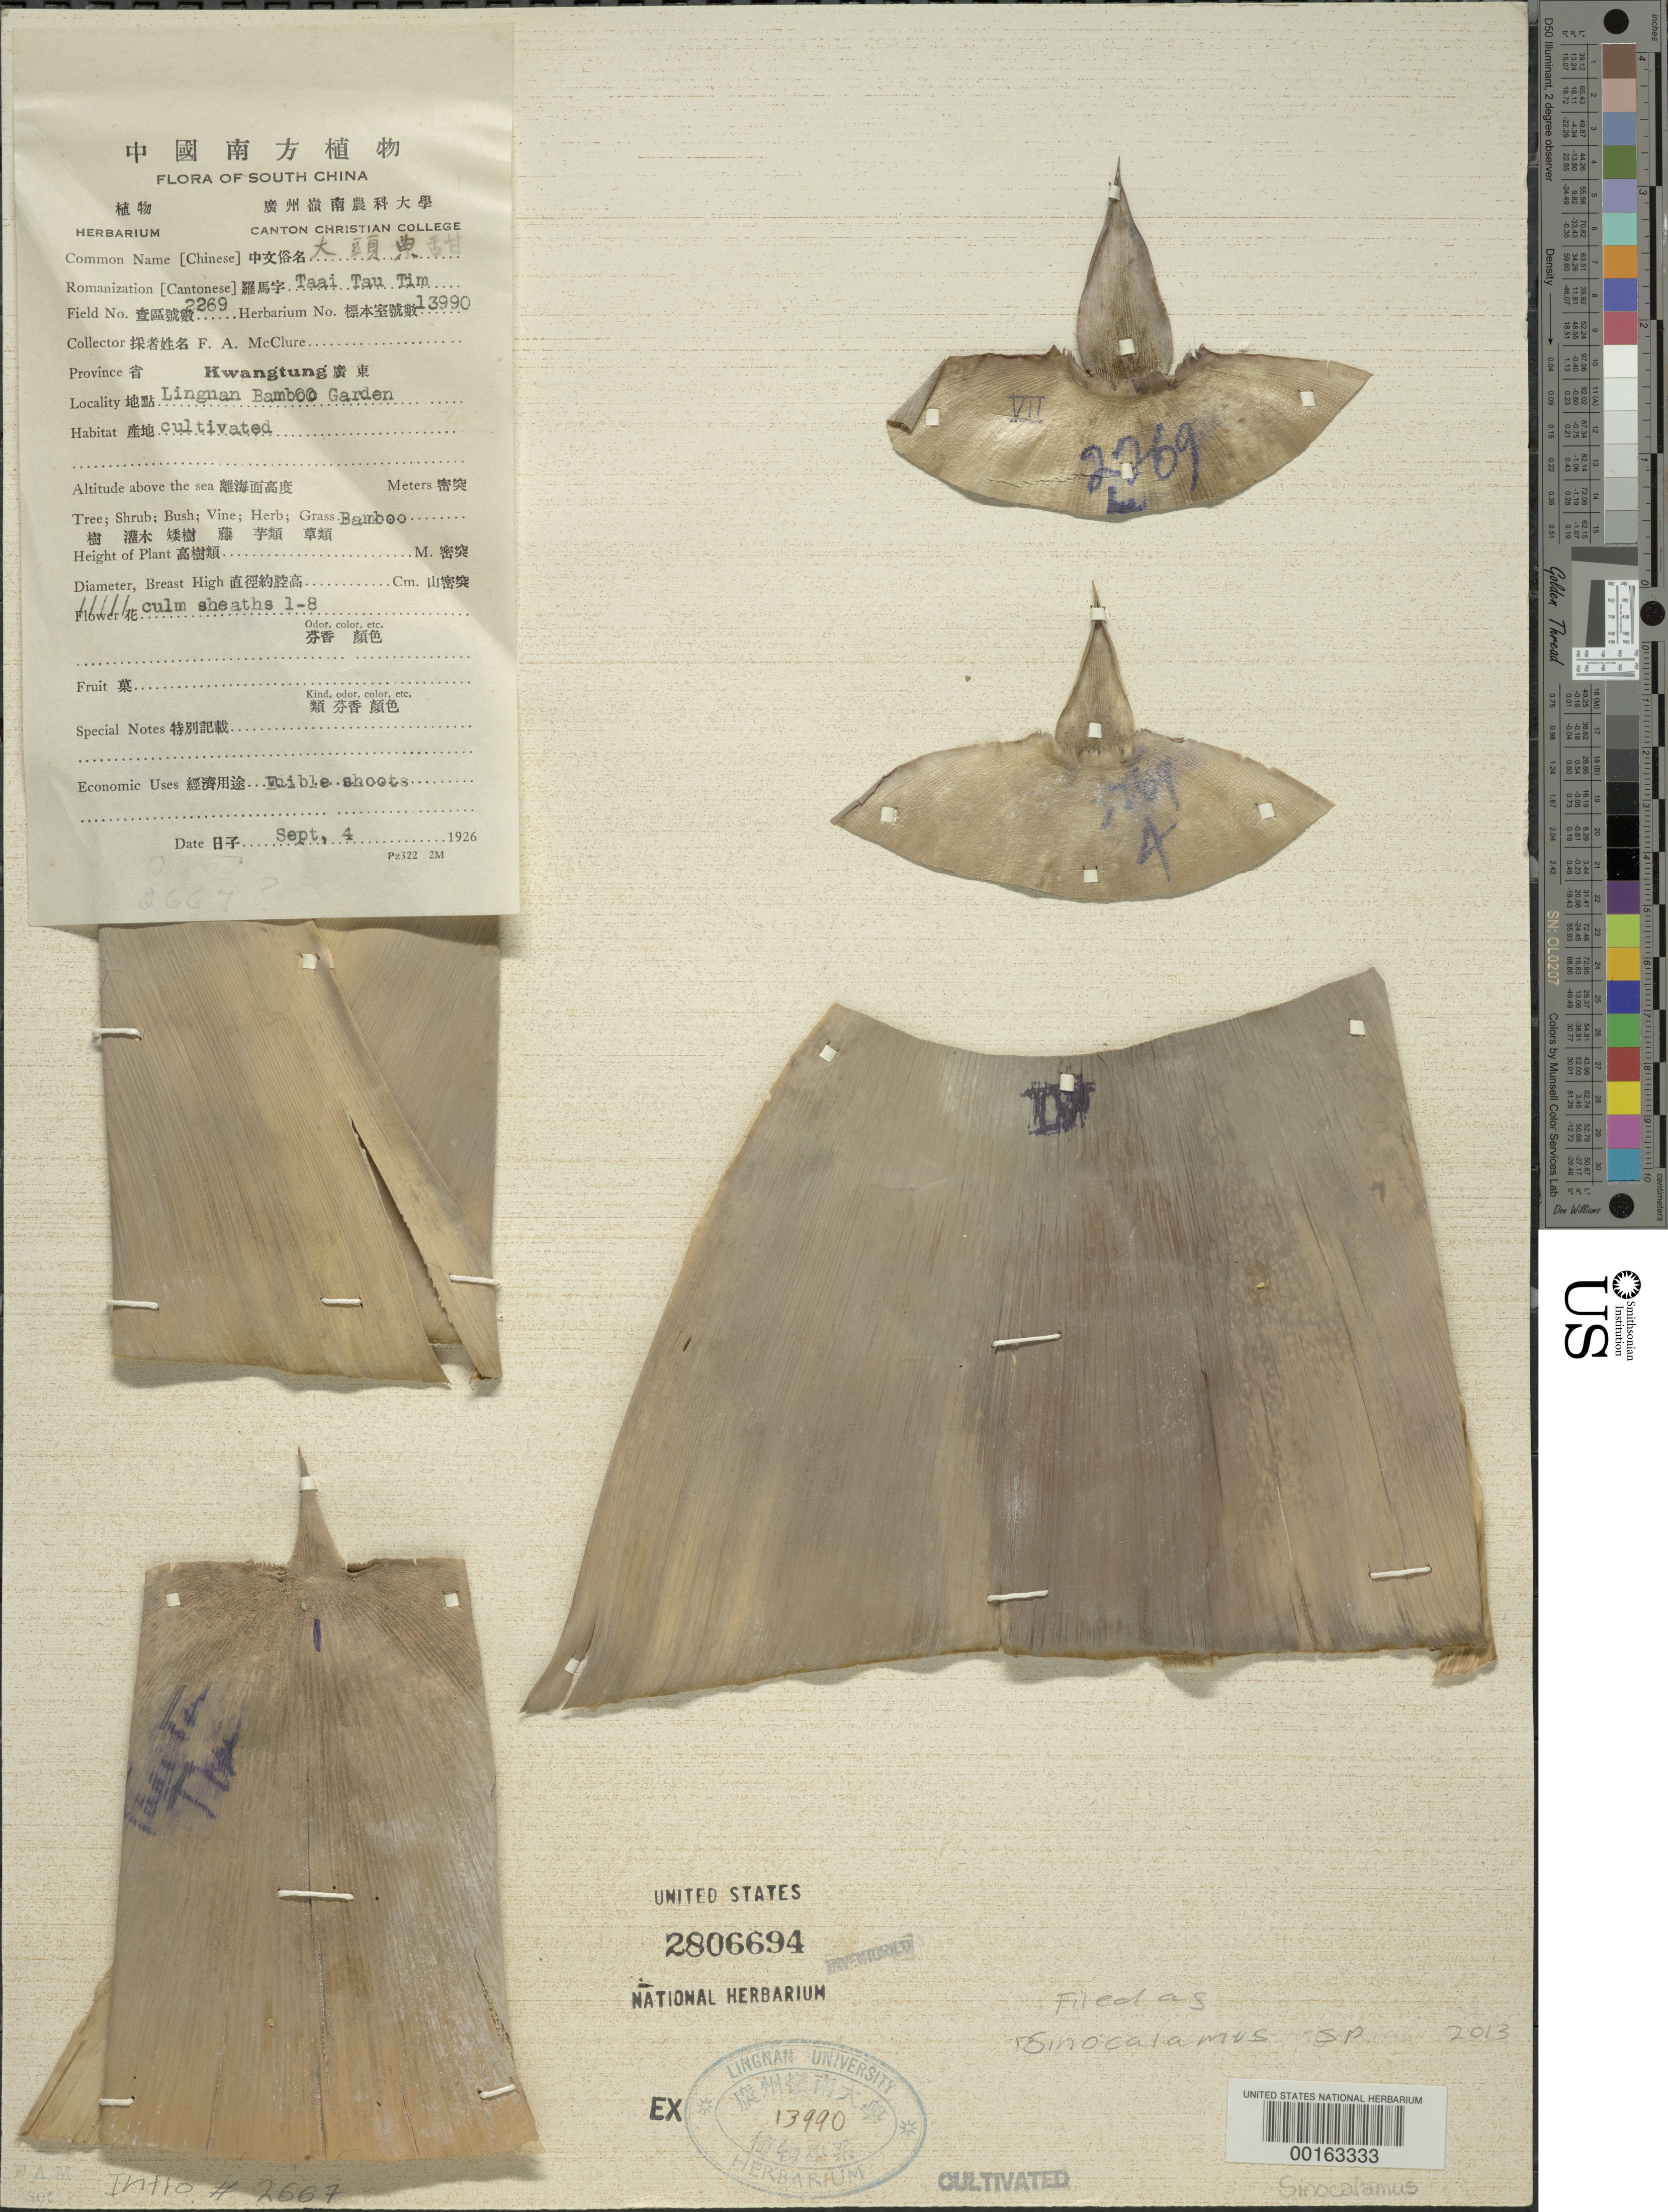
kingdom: Plantae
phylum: Tracheophyta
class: Liliopsida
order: Poales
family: Poaceae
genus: Sinocalamus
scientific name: Sinocalamus sp.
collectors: F. A. McClure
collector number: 2269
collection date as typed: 04 Sep 1926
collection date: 1926-09-04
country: China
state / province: Guangdong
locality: Lingnan Unversity Bamboo Garden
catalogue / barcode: US 2806694